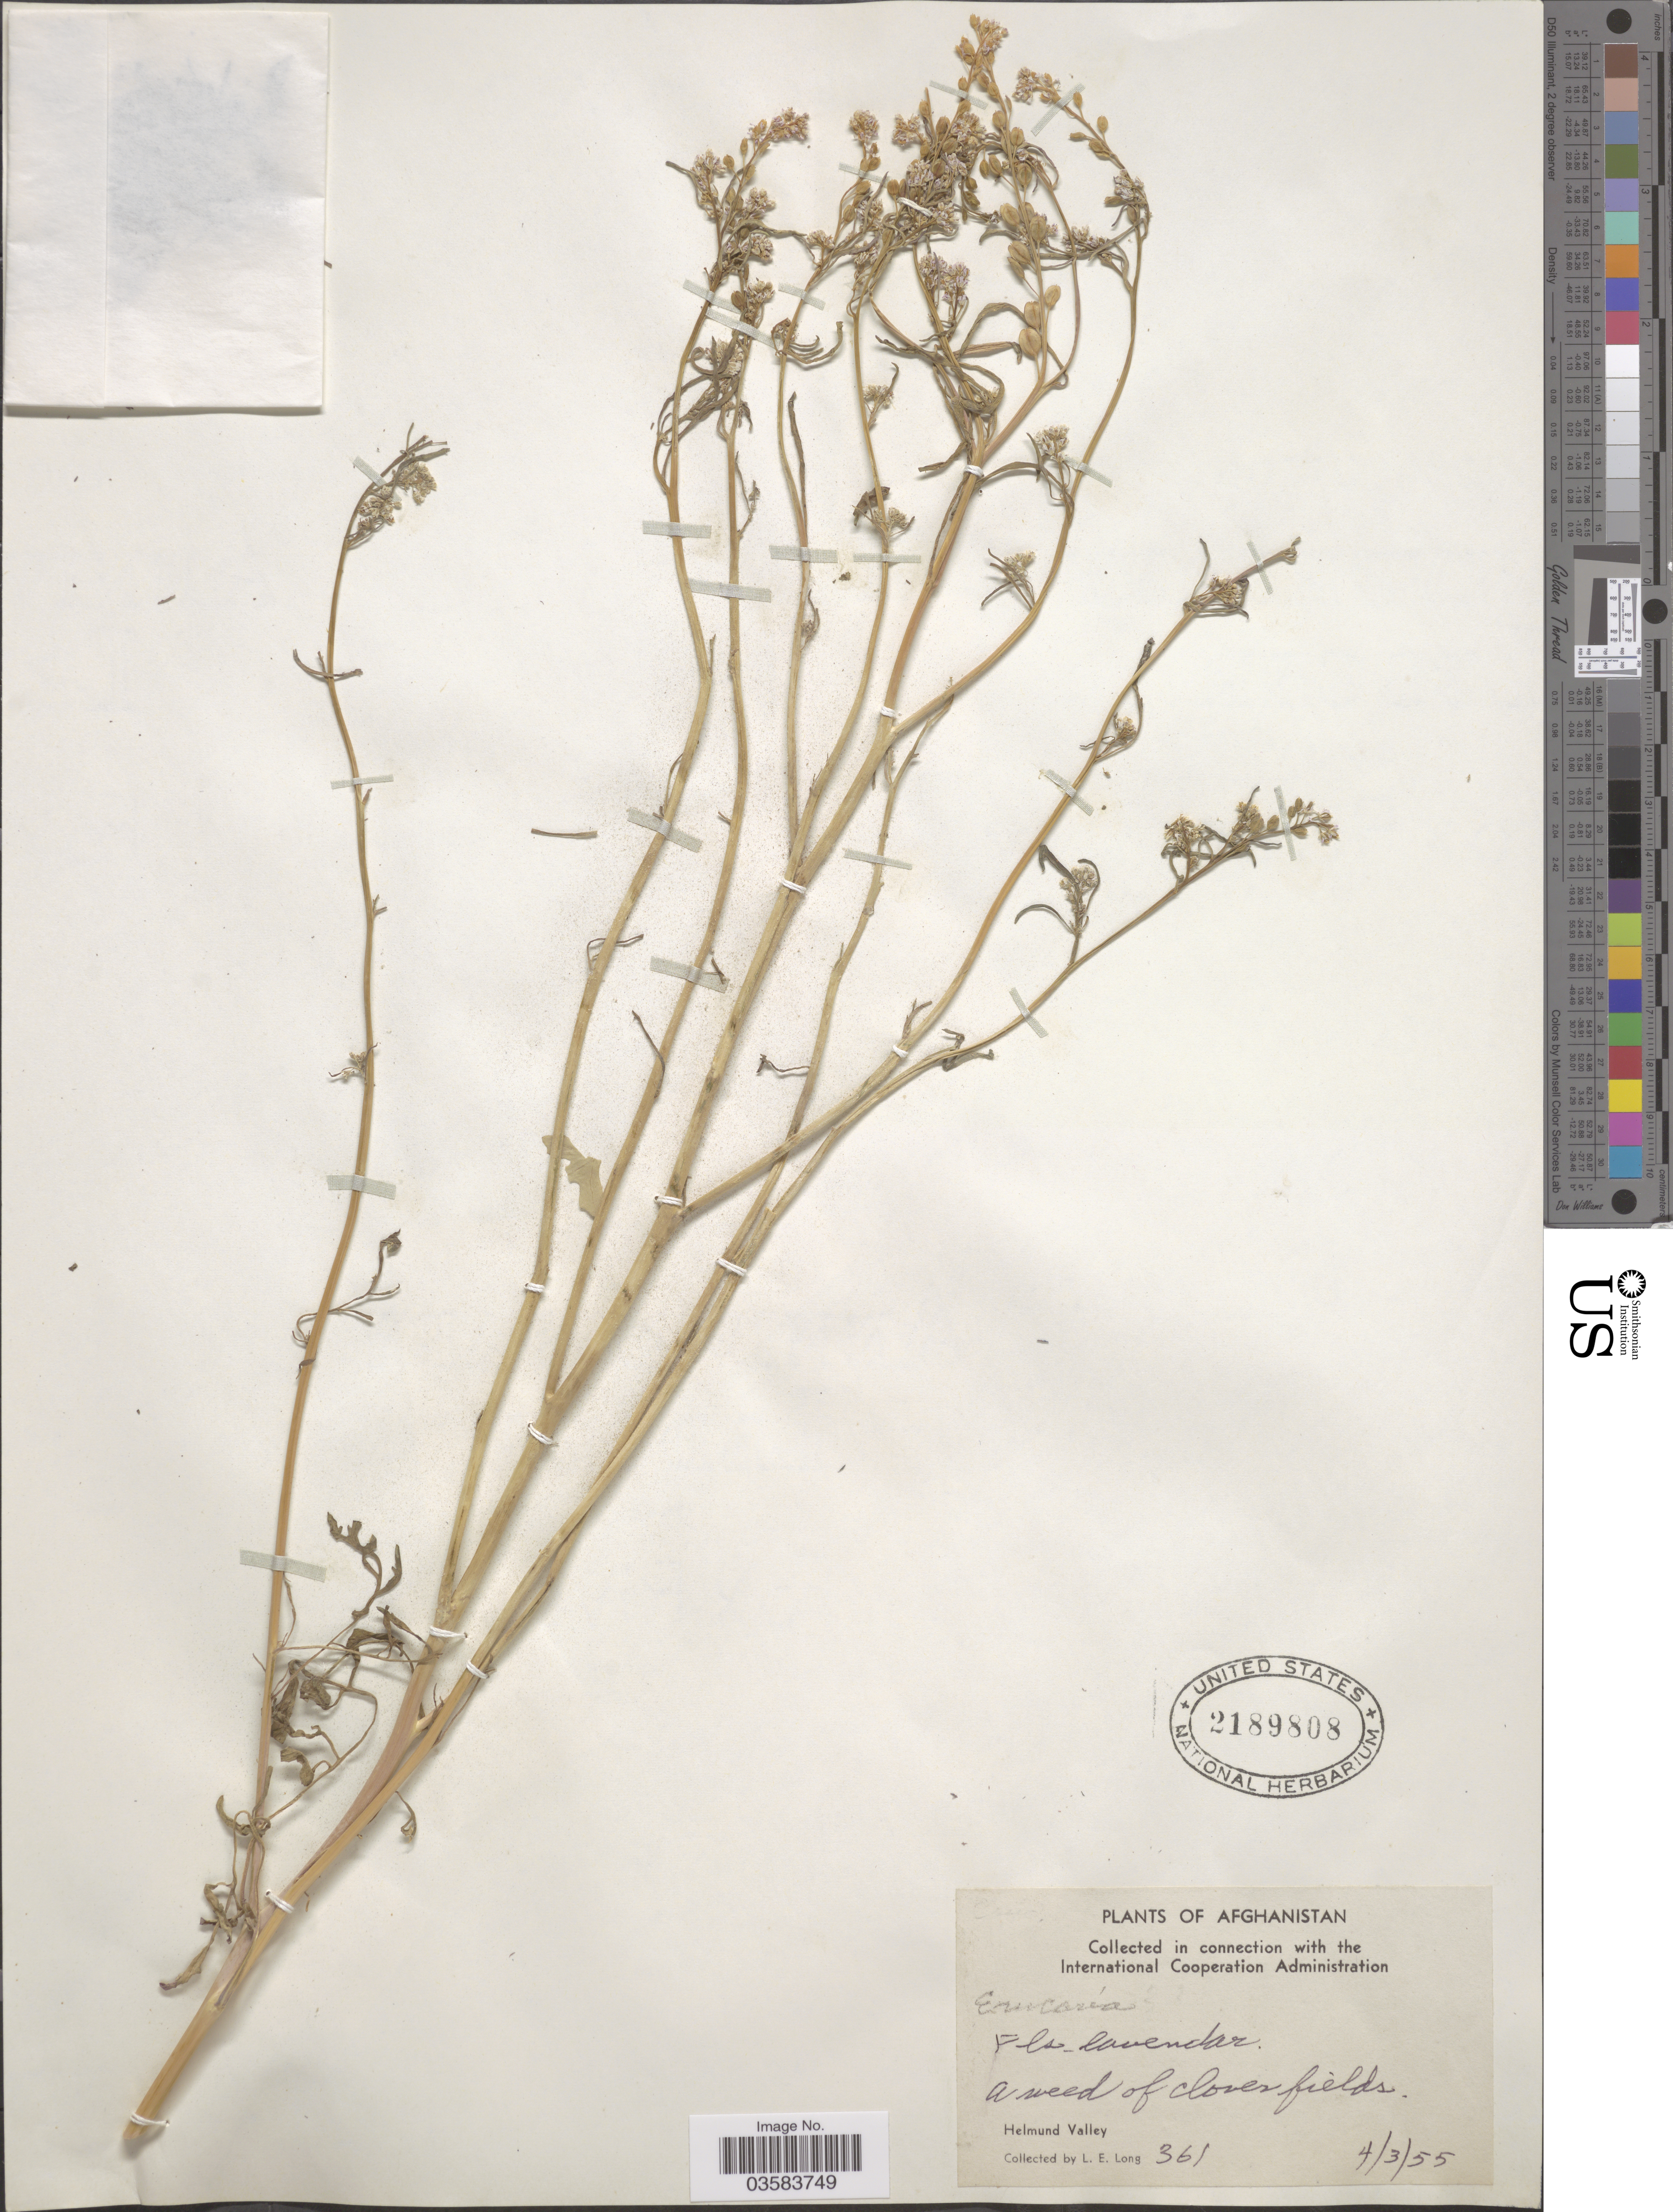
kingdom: Plantae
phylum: Tracheophyta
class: Magnoliopsida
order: Brassicales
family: Brassicaceae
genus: Erucaria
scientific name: Erucaria sp.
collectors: L. E. Long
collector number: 361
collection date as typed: Transcribed d/m/y: 4/3/55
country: Afghanistan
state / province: Helmand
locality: Helmund Valley.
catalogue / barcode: US 2189808